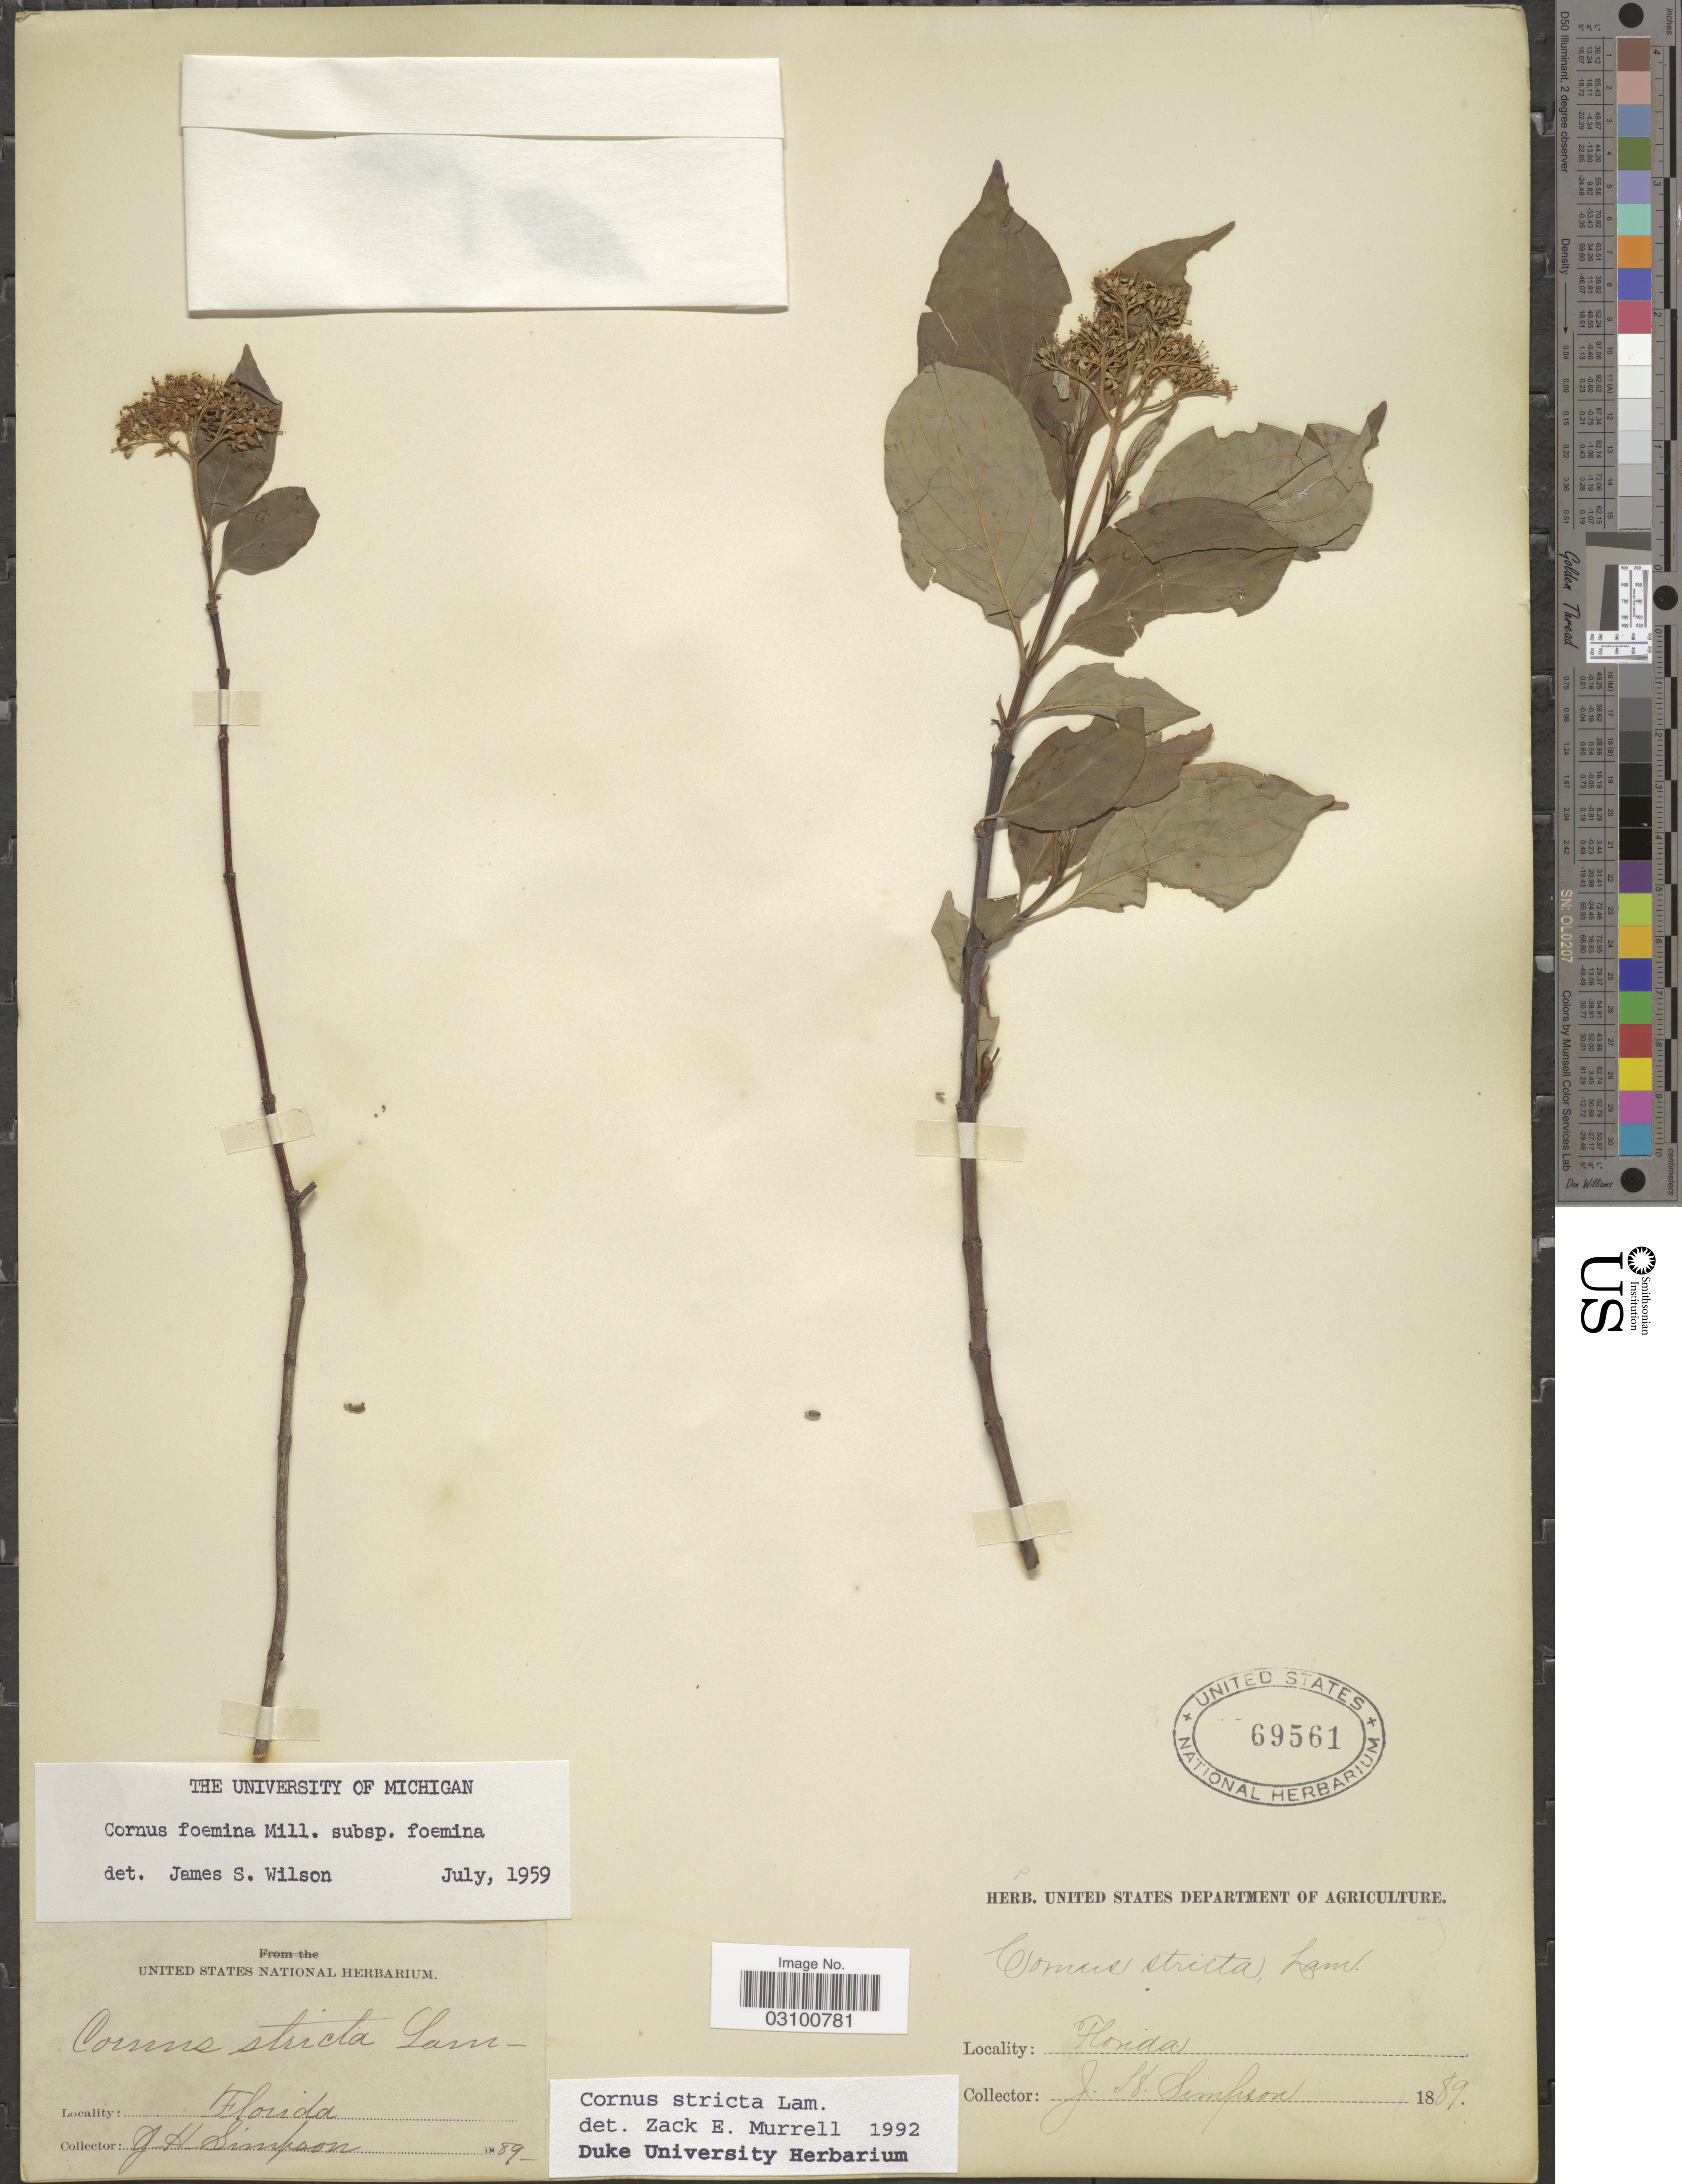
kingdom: Plantae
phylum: Tracheophyta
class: Magnoliopsida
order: Cornales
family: Cornaceae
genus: Cornus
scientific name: Cornus stricta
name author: Lam.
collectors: J. H. Simpson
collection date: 1889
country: United States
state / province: Florida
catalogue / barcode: US 69561